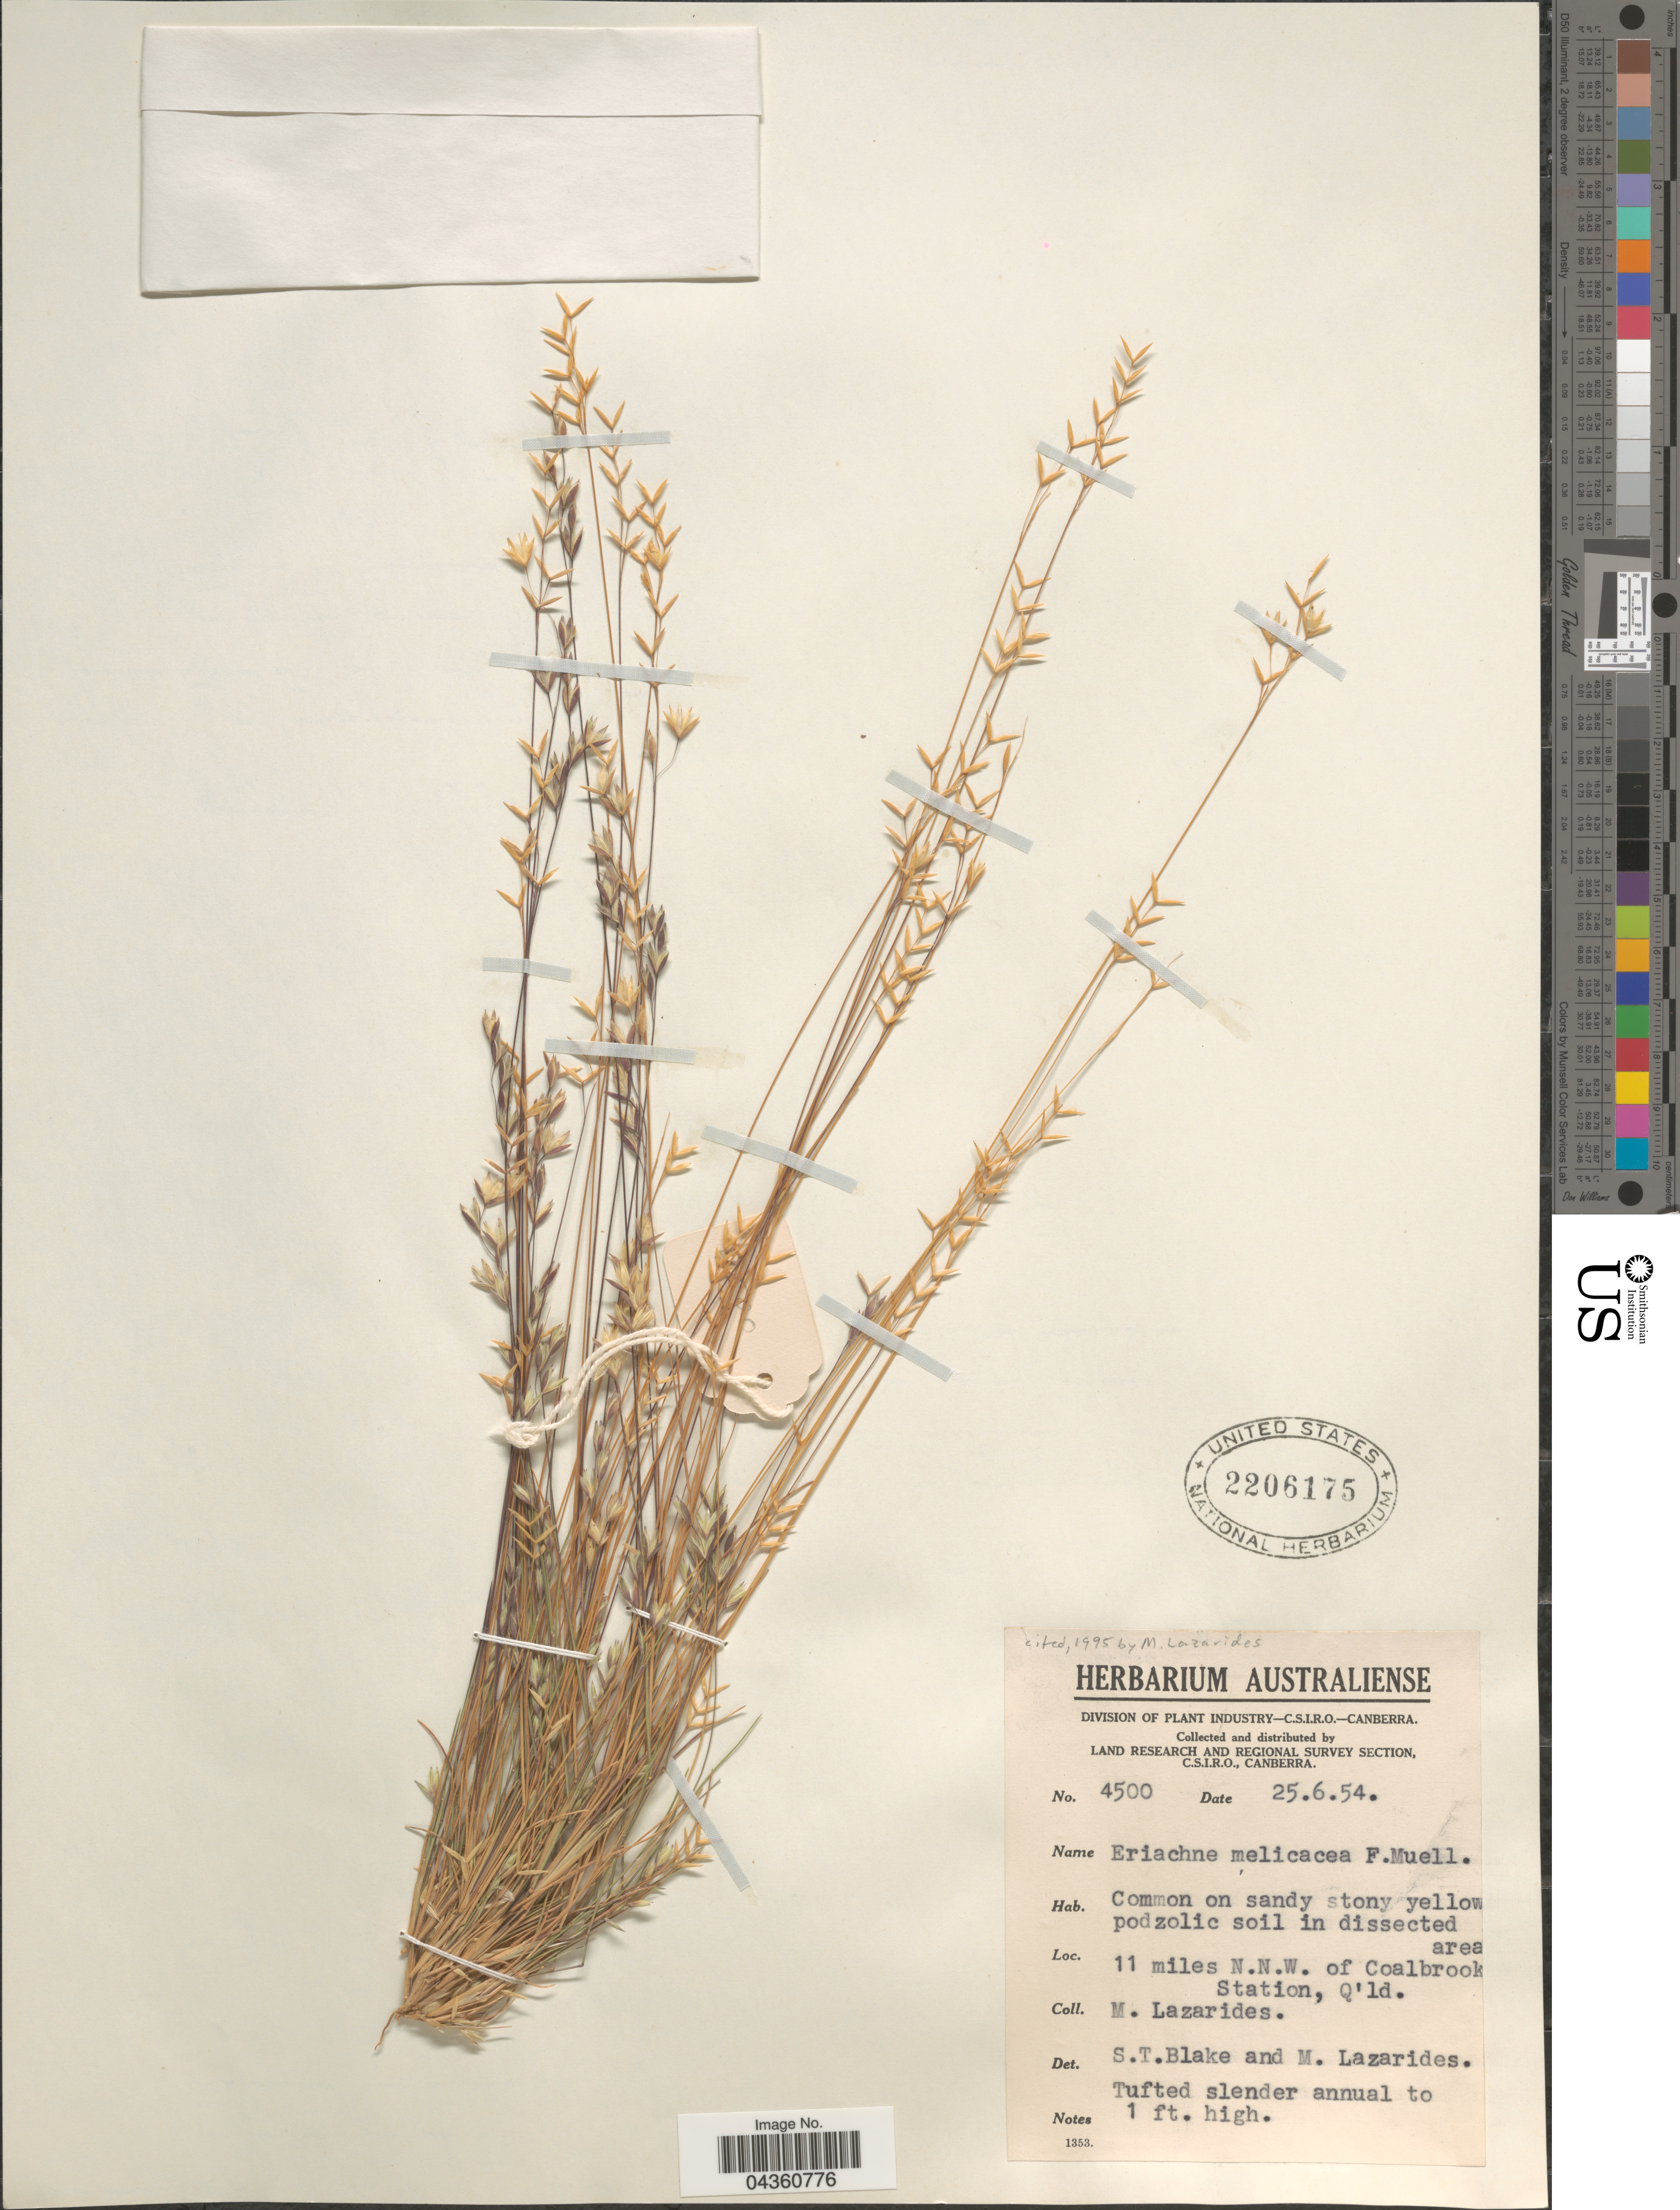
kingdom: Plantae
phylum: Tracheophyta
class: Liliopsida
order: Poales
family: Poaceae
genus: Eriachne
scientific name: Eriachne melicacea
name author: F. Muell.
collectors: M. Lazarides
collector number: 4500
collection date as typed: Transcribed d/m/y: 25/6/54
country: Australia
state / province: Queensland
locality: Land Research and Regional Survey Section. 11 miles N.N.W. of Coalbrook Station.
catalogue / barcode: US 2206175